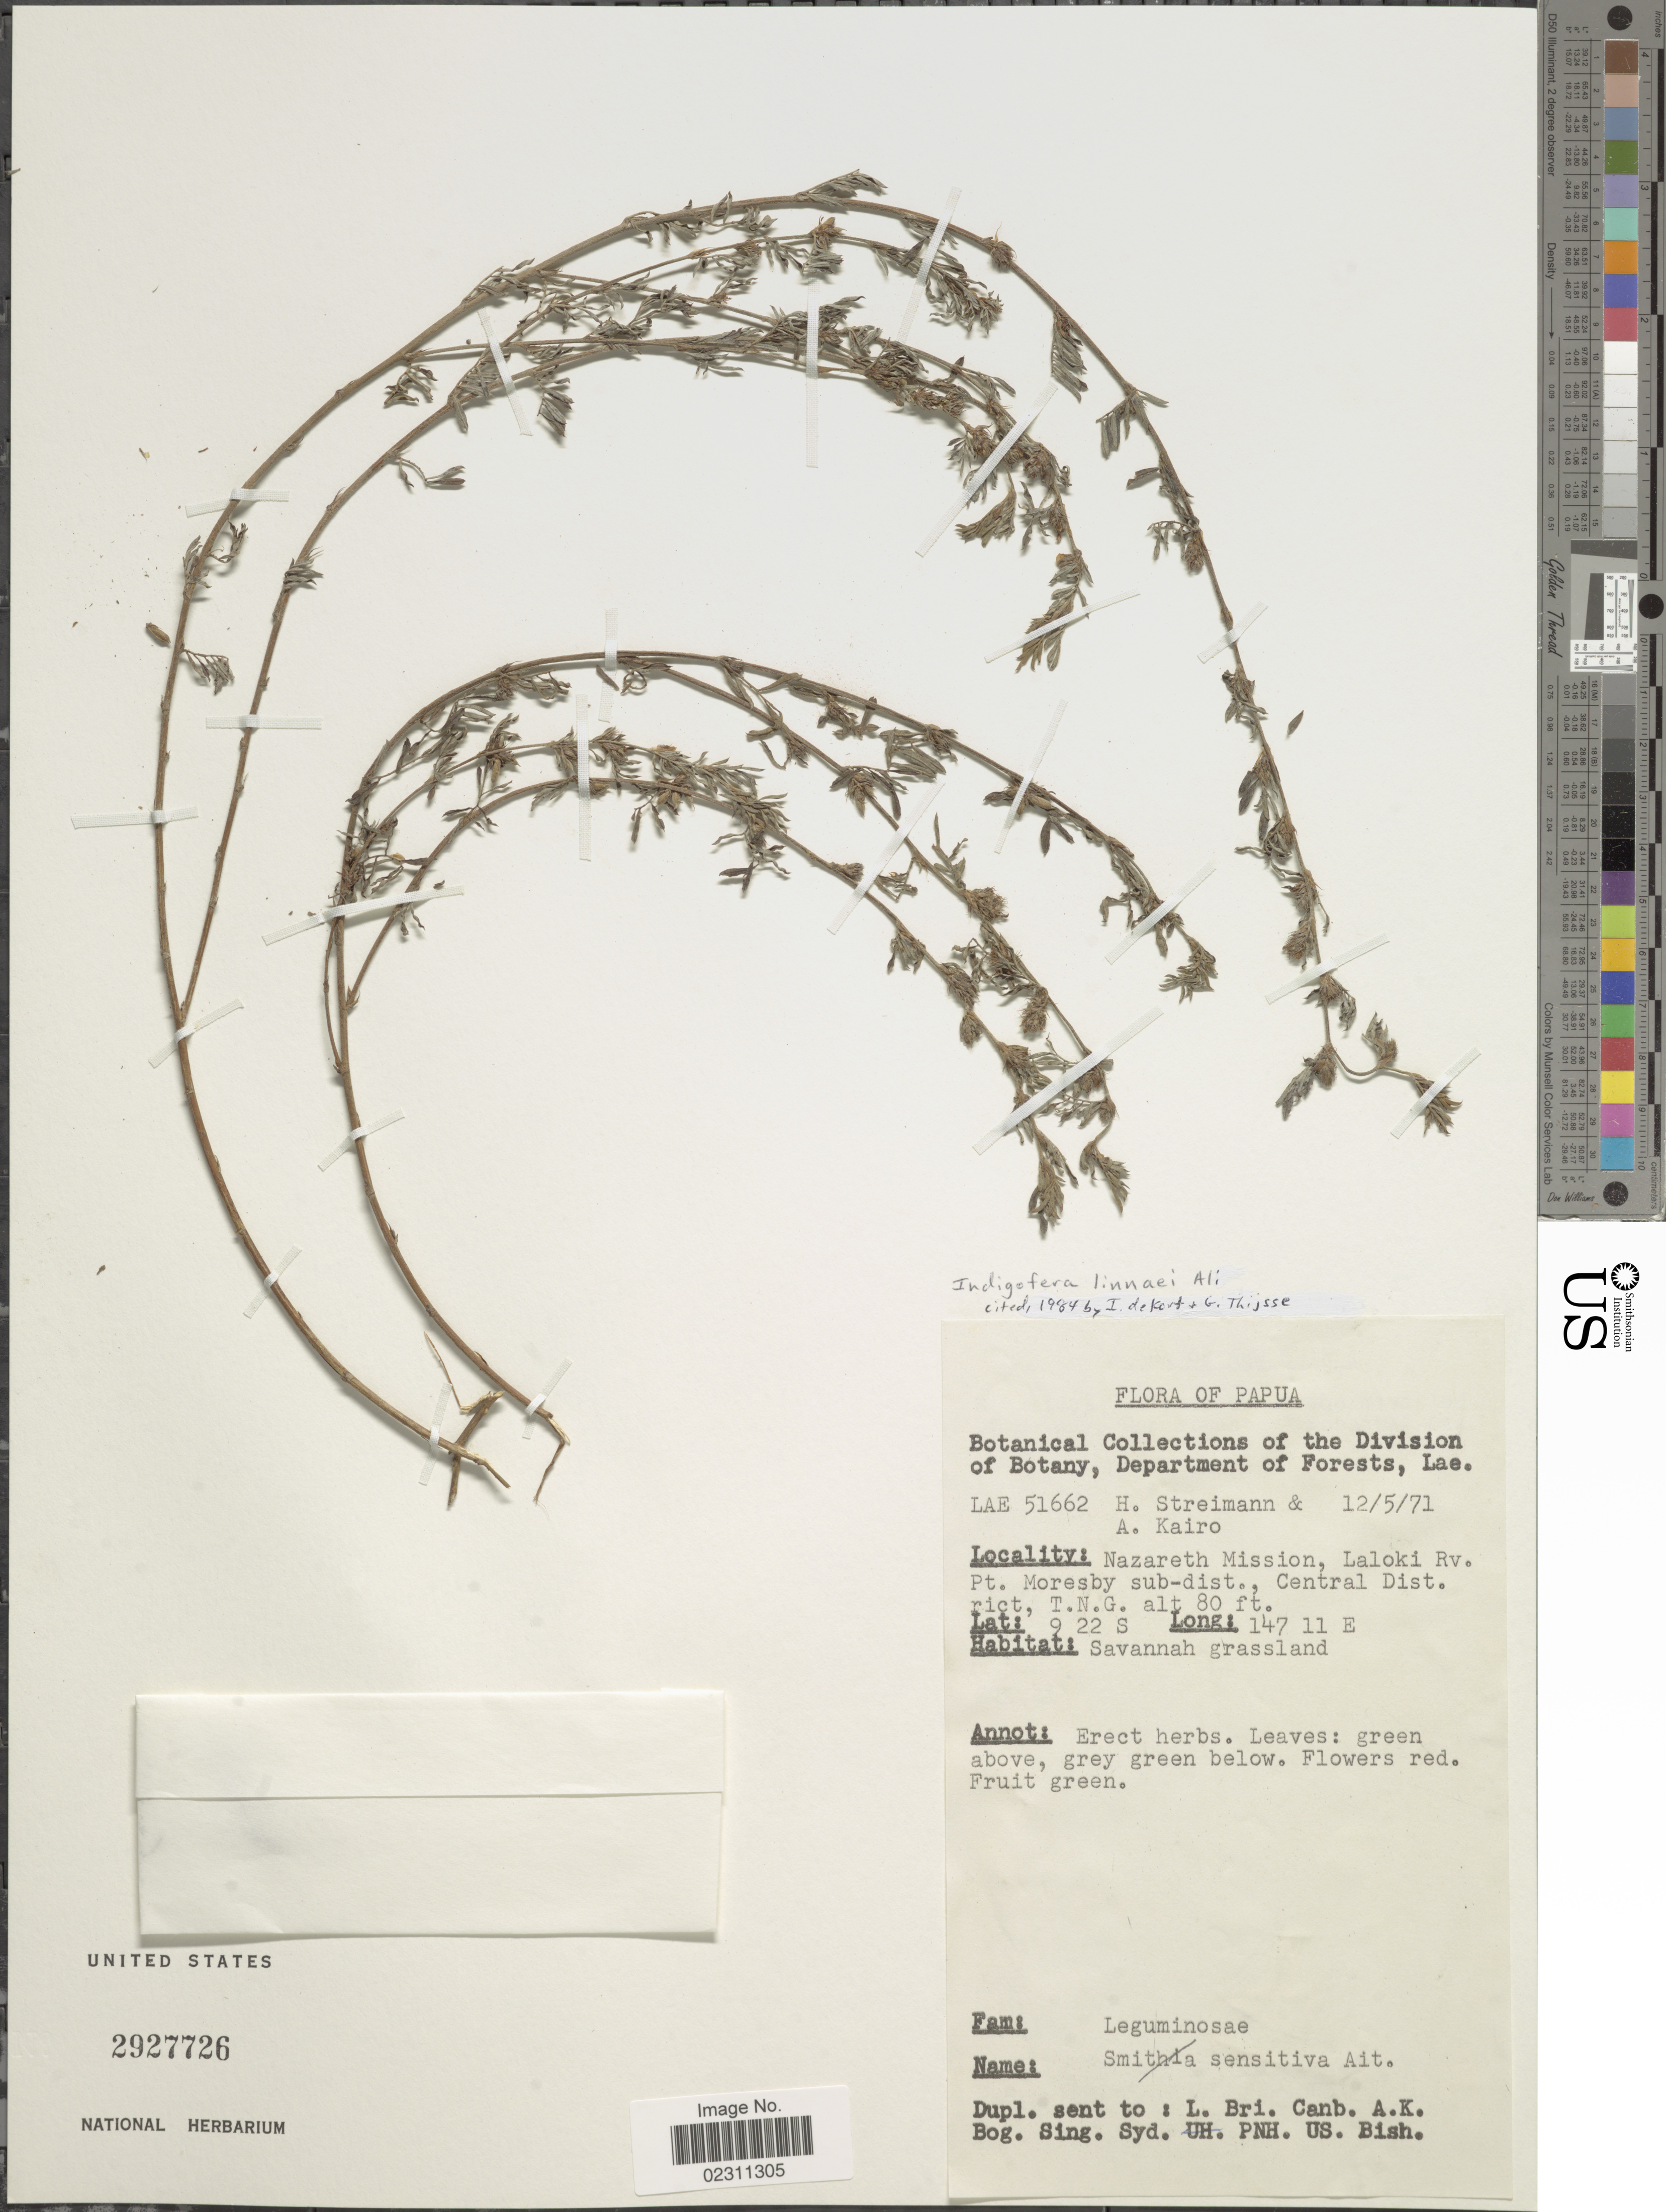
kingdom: Plantae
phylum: Tracheophyta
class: Magnoliopsida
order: Fabales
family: Fabaceae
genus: Indigofera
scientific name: Indigofera linnaei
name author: Ali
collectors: H. Streimann & A. Kairo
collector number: LAE51662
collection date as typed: Transcribed d/m/y: 12/5/71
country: Papua New Guinea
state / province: Central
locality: Nazareth Mission, Laloki Rv. Pt. Moresby sub-dist., Central District, T.N.G.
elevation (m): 24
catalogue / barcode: US 2927726